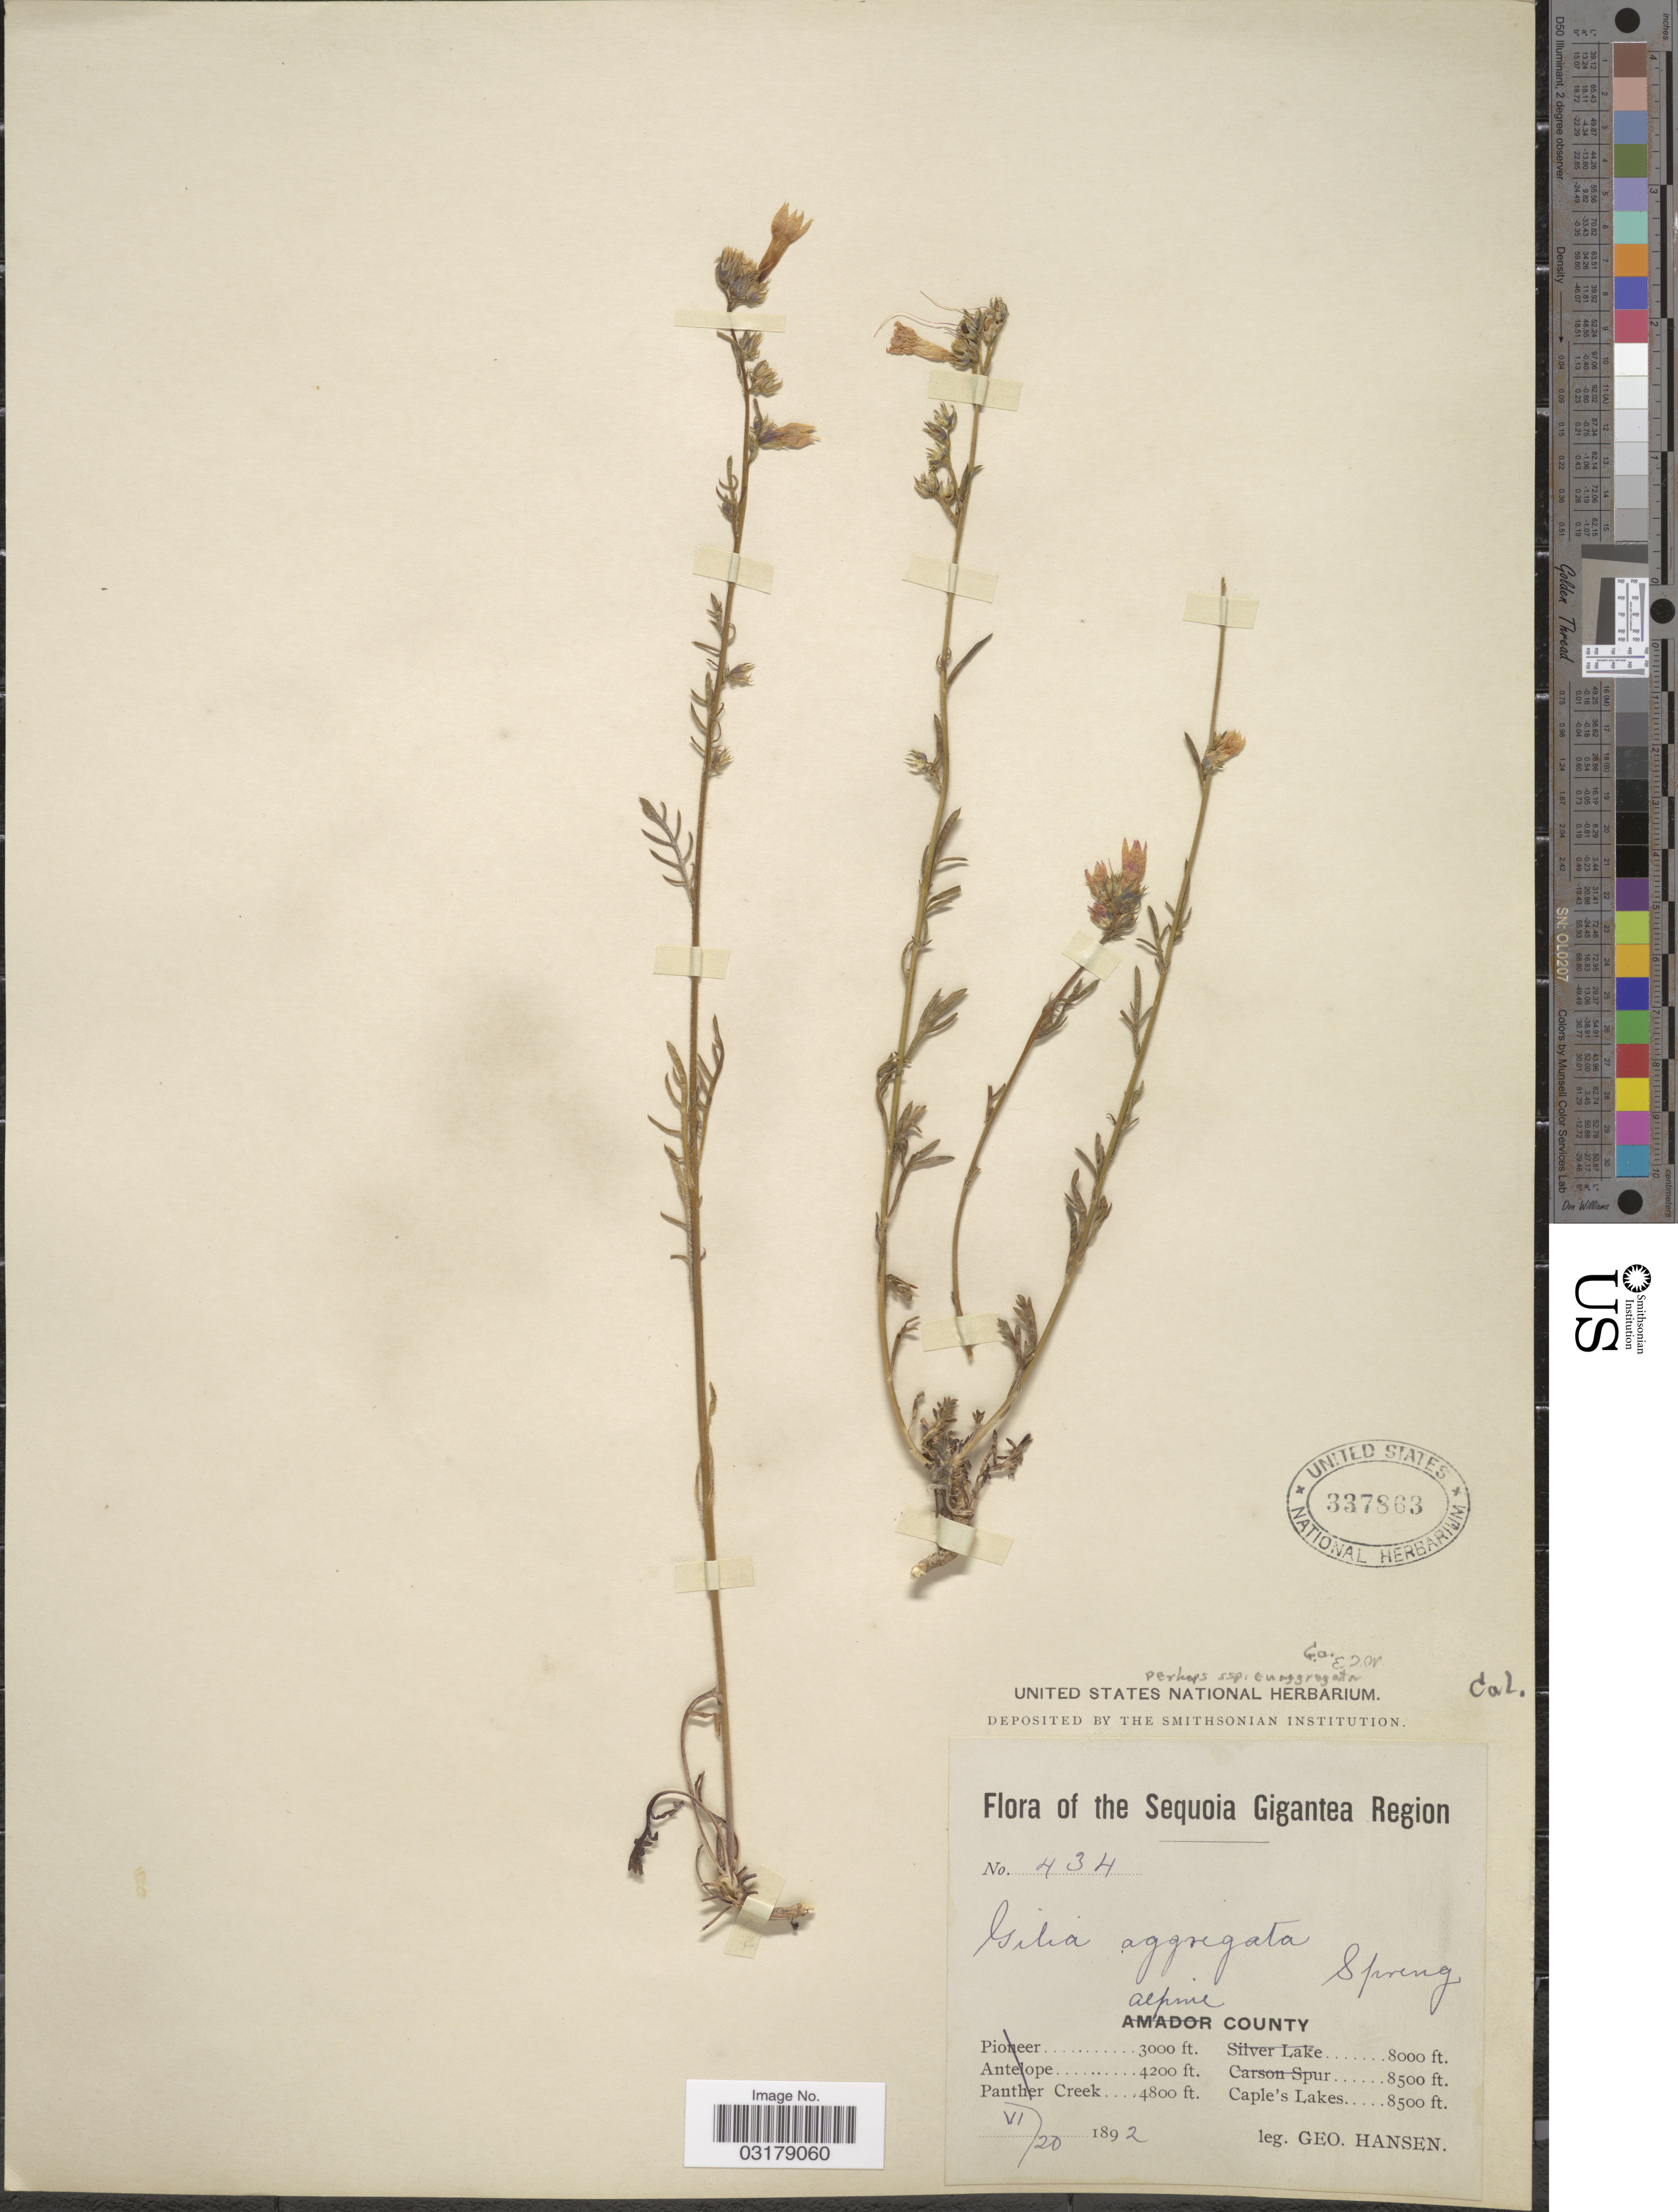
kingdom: Plantae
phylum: Tracheophyta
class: Magnoliopsida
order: Ericales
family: Polemoniaceae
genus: Ipomopsis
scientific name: Ipomopsis aggregata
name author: (Pursh) V.E. Grant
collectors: G. Hansen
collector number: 434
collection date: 1892-06-20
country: United States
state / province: California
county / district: Alpine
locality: Sequoia Gigantea Region. Alpine County. Caple's Lake.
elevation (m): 2591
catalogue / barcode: US 337863